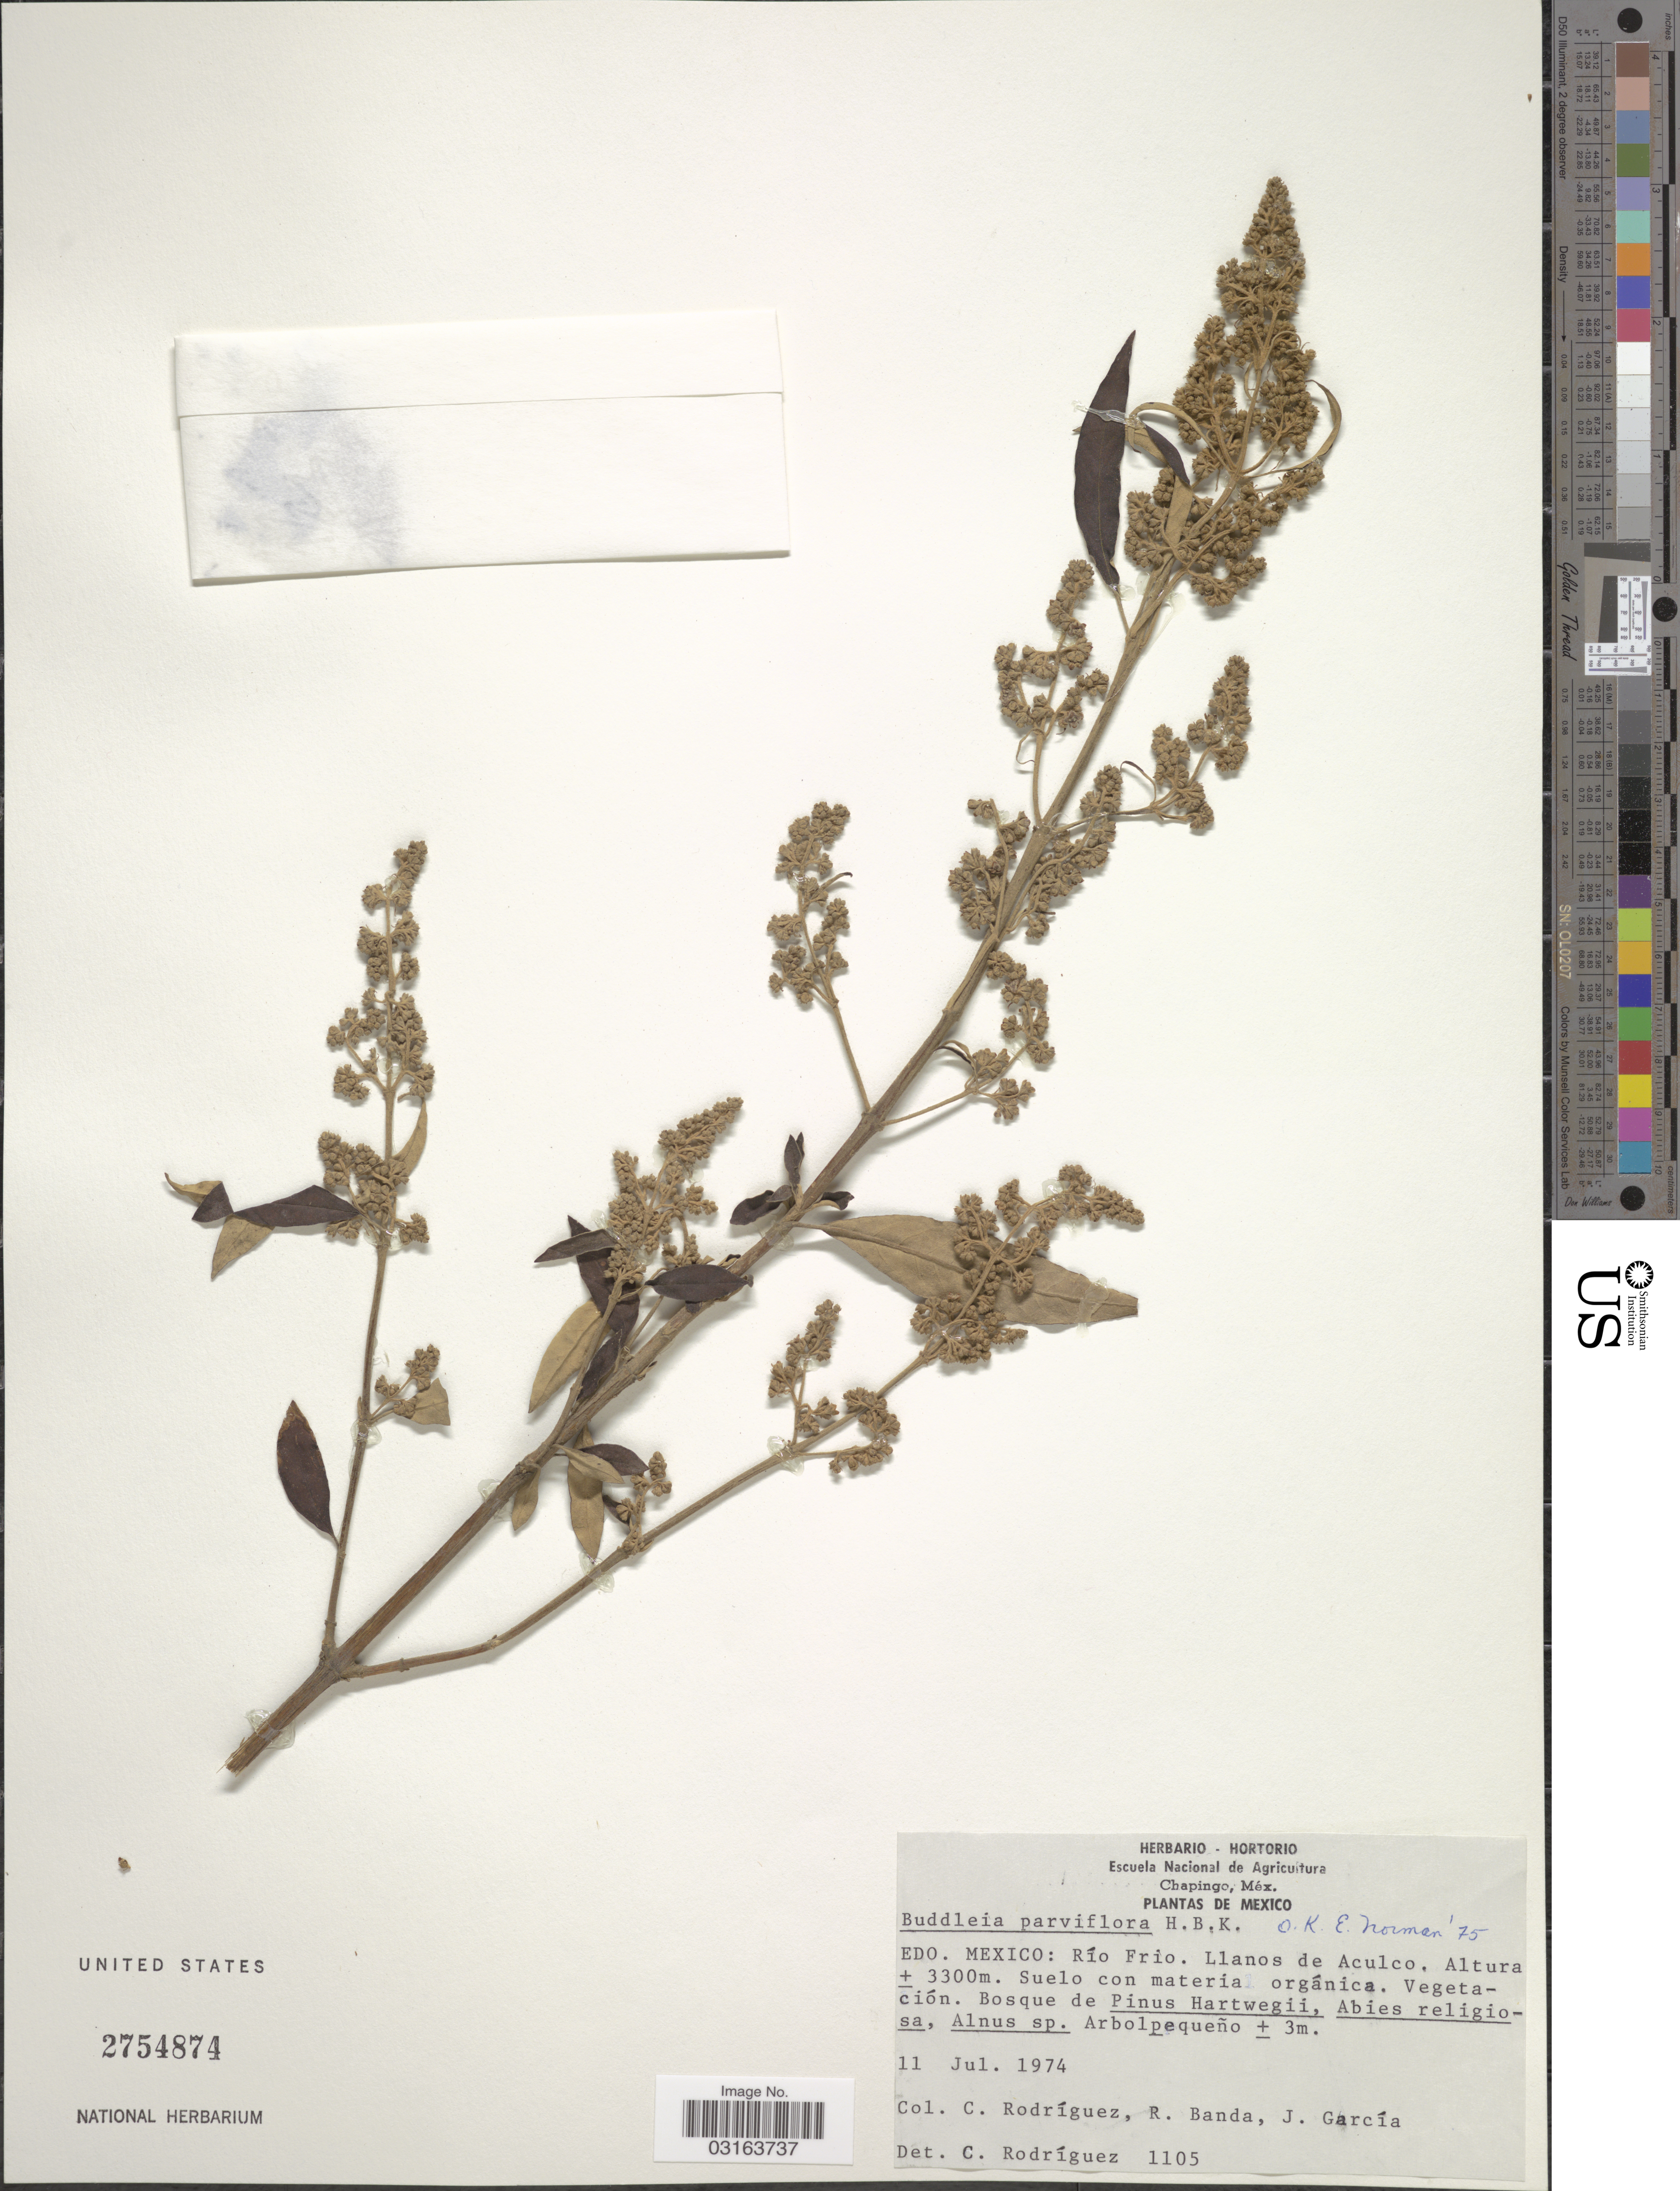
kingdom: Plantae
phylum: Tracheophyta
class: Magnoliopsida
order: Lamiales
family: Scrophulariaceae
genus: Buddleja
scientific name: Buddleja parviflora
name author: Kunth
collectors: C. Rodríguez-Flores, R. Banda & J. Gracía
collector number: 1105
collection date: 1974-07-11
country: Mexico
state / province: México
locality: Río Frio. Llanos de Aculco.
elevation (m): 3300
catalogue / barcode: US 2754874